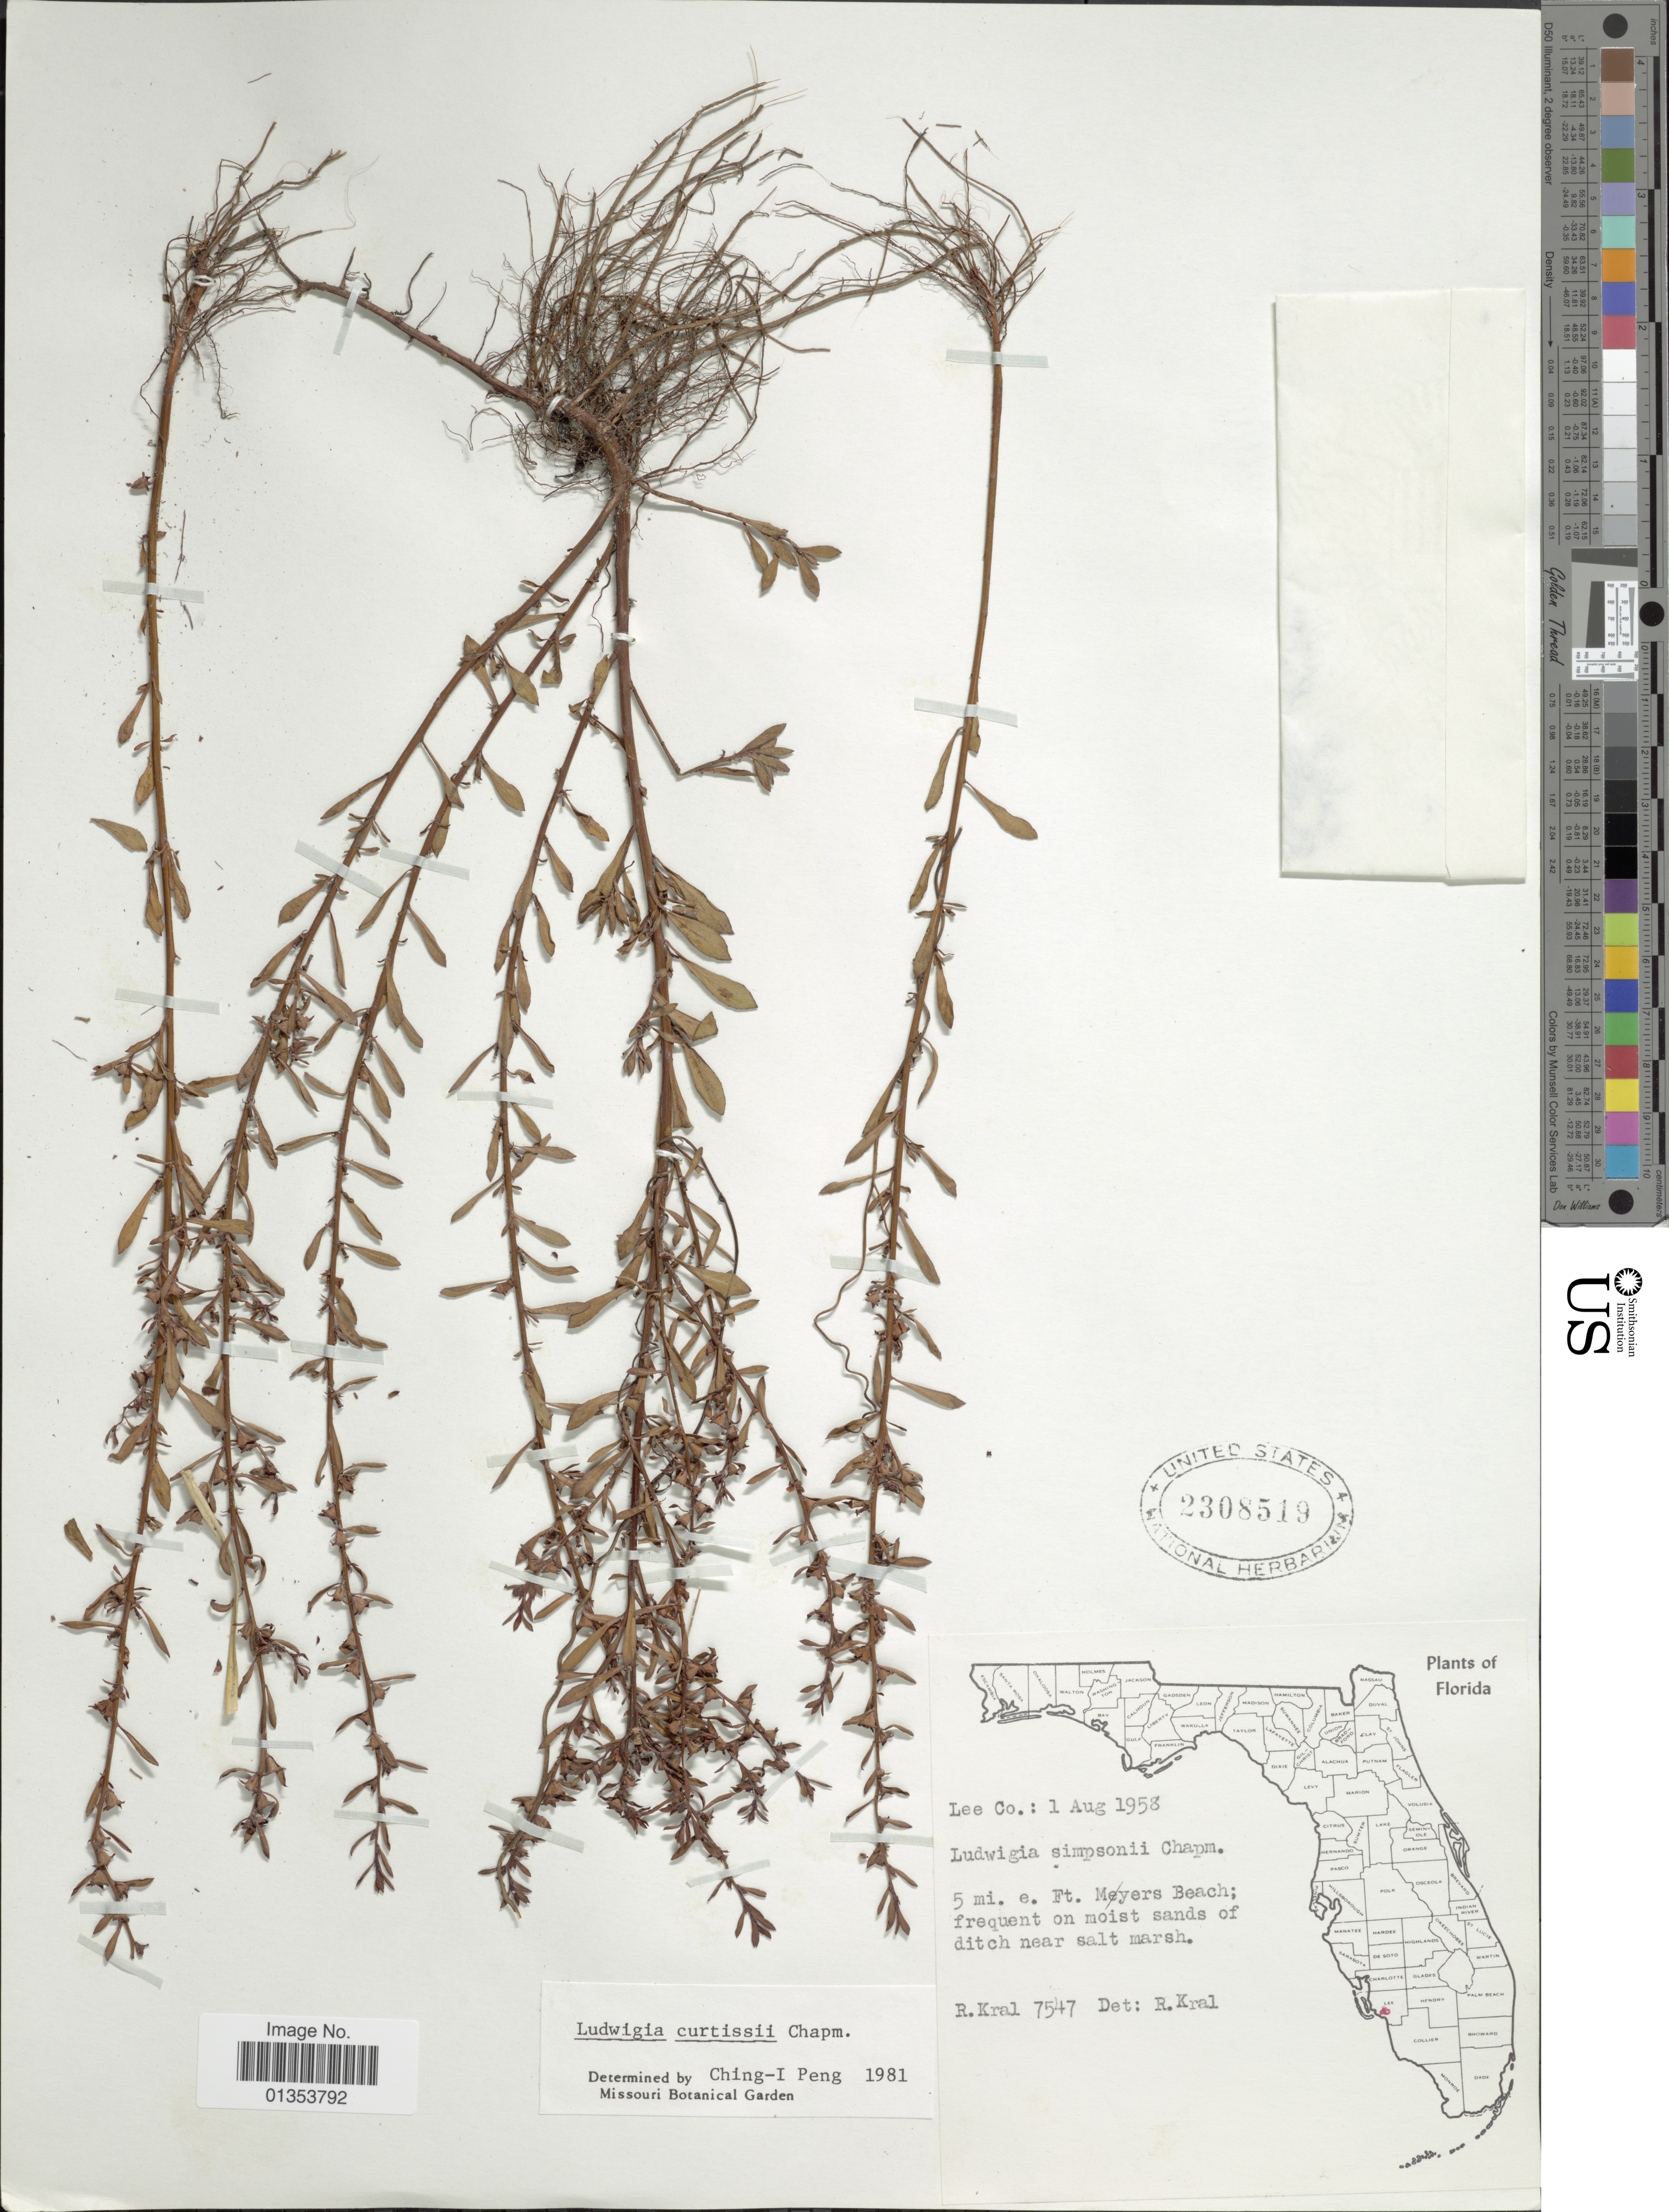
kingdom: Plantae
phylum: Tracheophyta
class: Magnoliopsida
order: Myrtales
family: Onagraceae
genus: Ludwigia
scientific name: Ludwigia curtissii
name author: Chapm.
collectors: R. Kral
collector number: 7547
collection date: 1958-08-01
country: United States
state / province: Florida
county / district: Lee County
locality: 5 mi e. Ft. Meyers Beach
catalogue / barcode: US 2308519